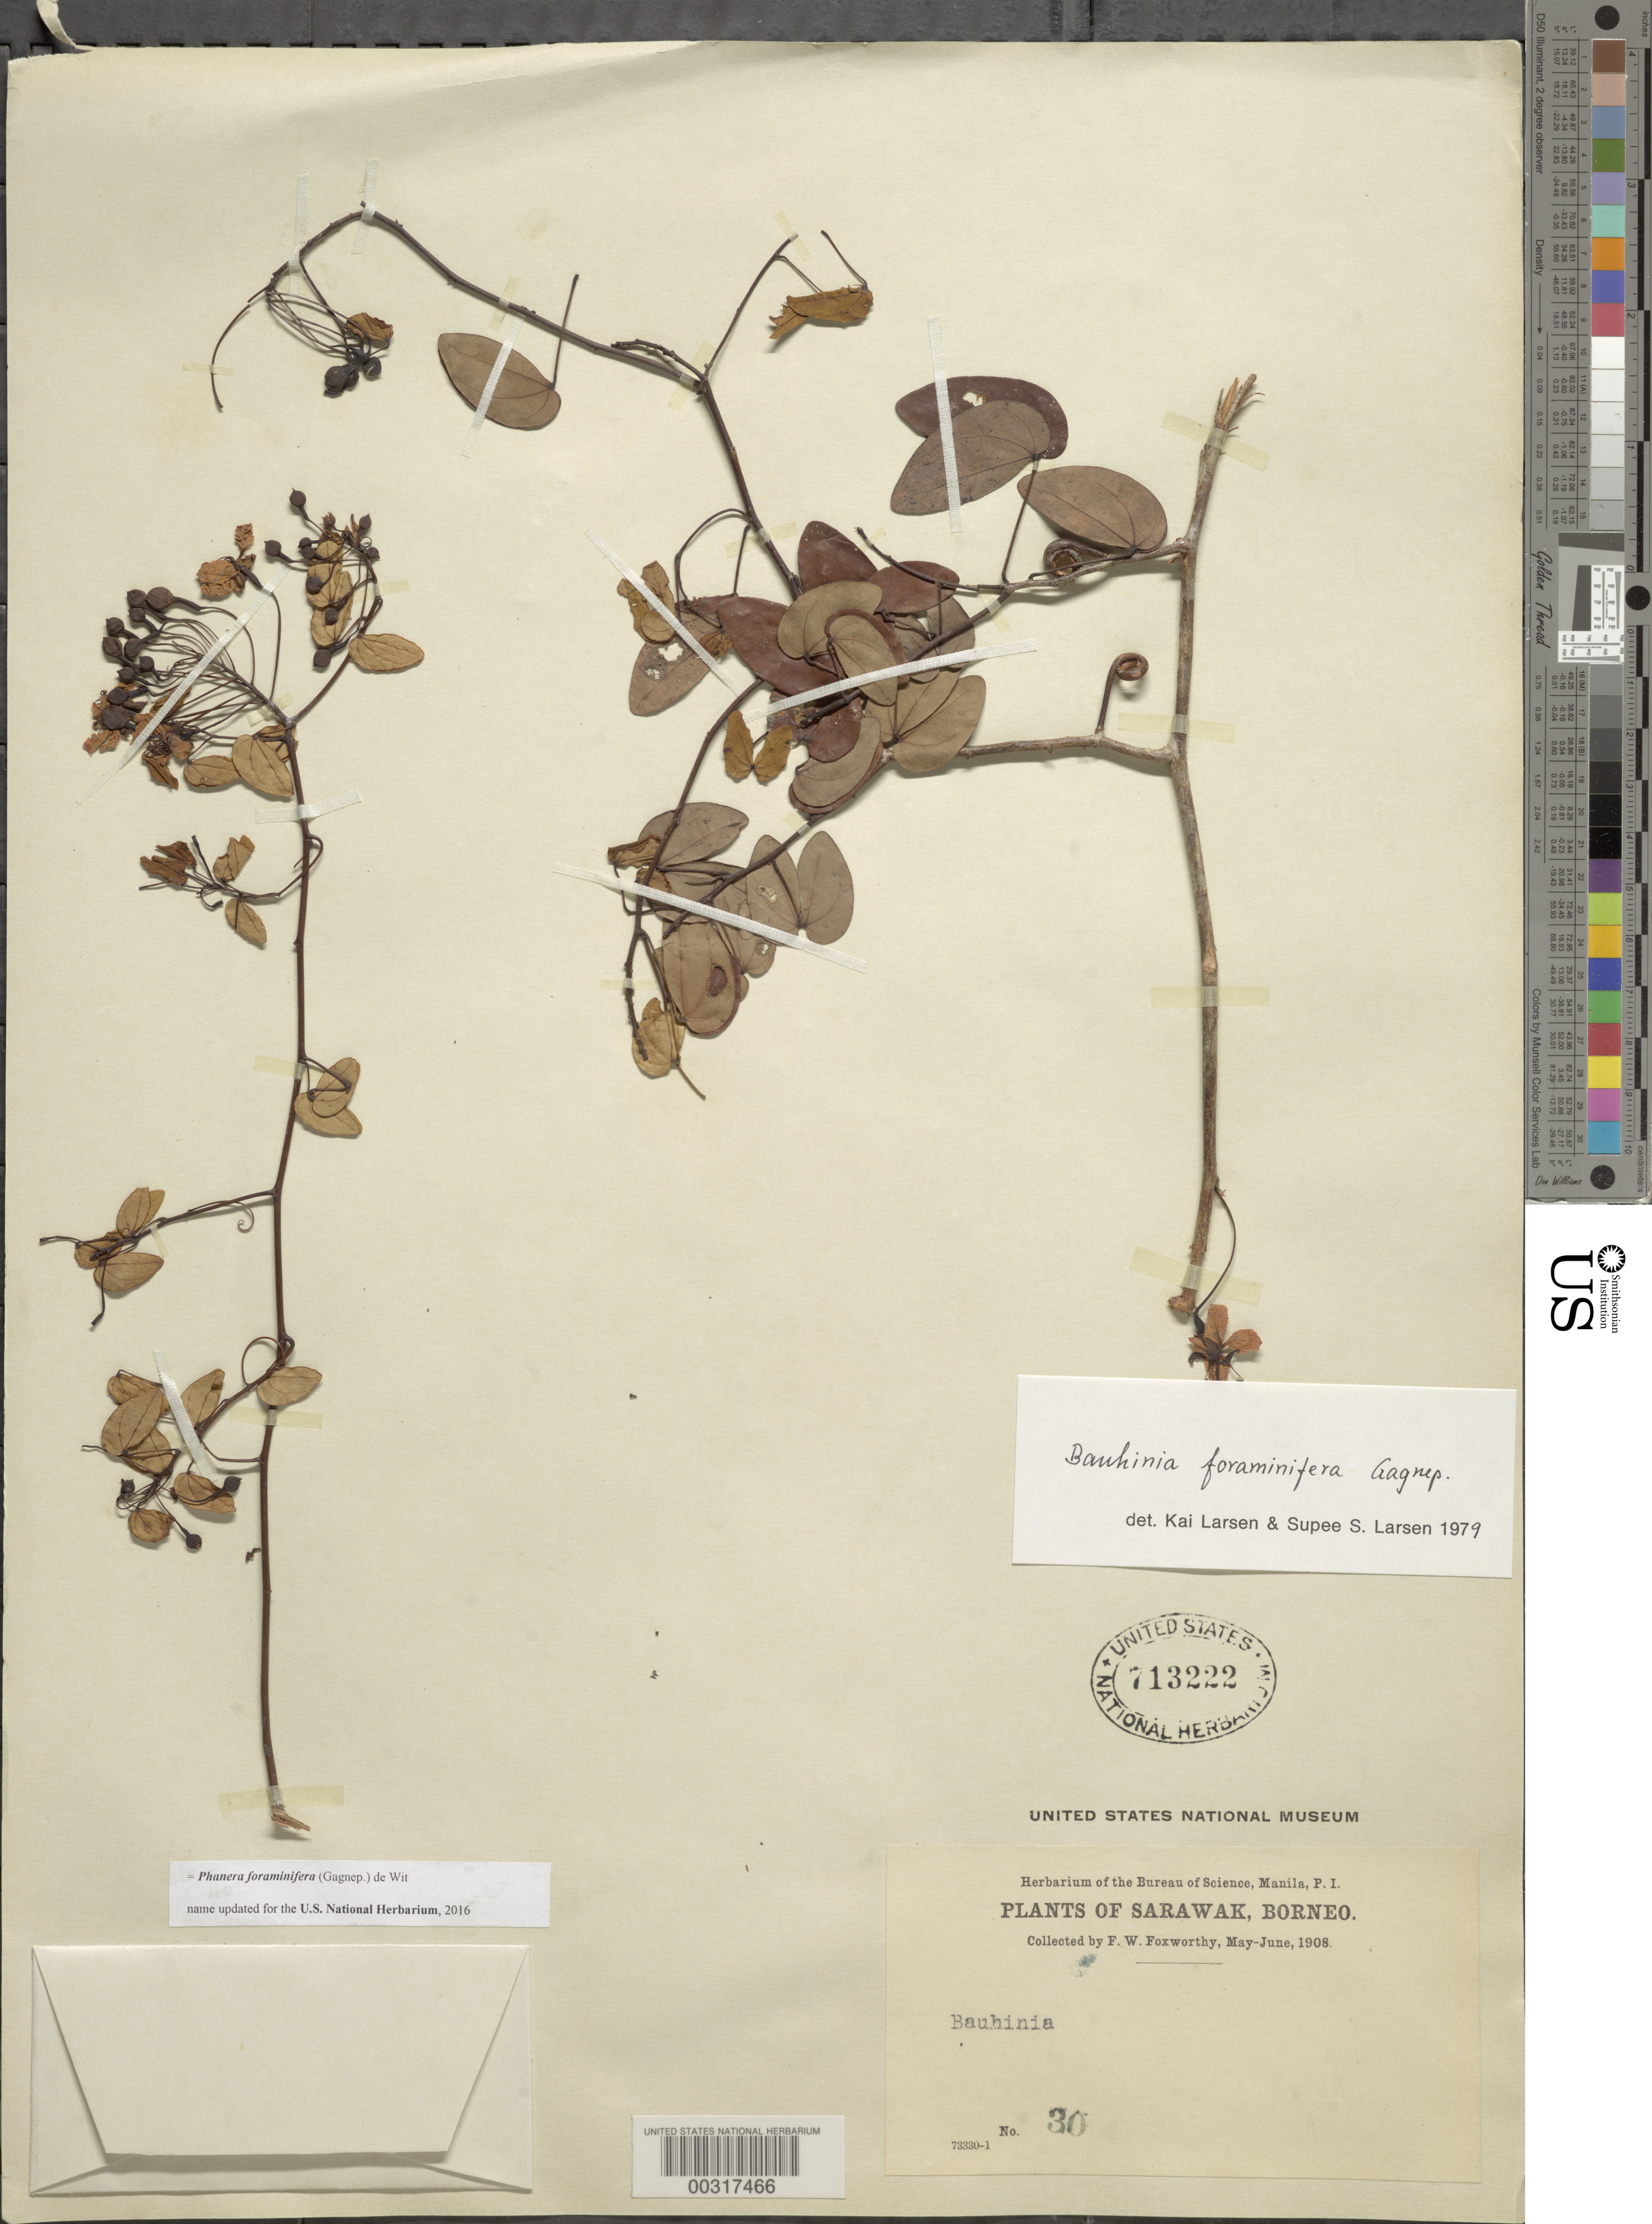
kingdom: Plantae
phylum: Tracheophyta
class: Magnoliopsida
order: Fabales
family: Fabaceae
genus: Phanera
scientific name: Phanera foraminifera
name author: (Gagnep.) de Wit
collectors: F. W. Foxworthy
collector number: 30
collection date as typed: May 1908 to -- Jun 1908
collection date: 1908-05/1908-06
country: Malaysia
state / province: Sarawak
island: Borneo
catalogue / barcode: US 713222